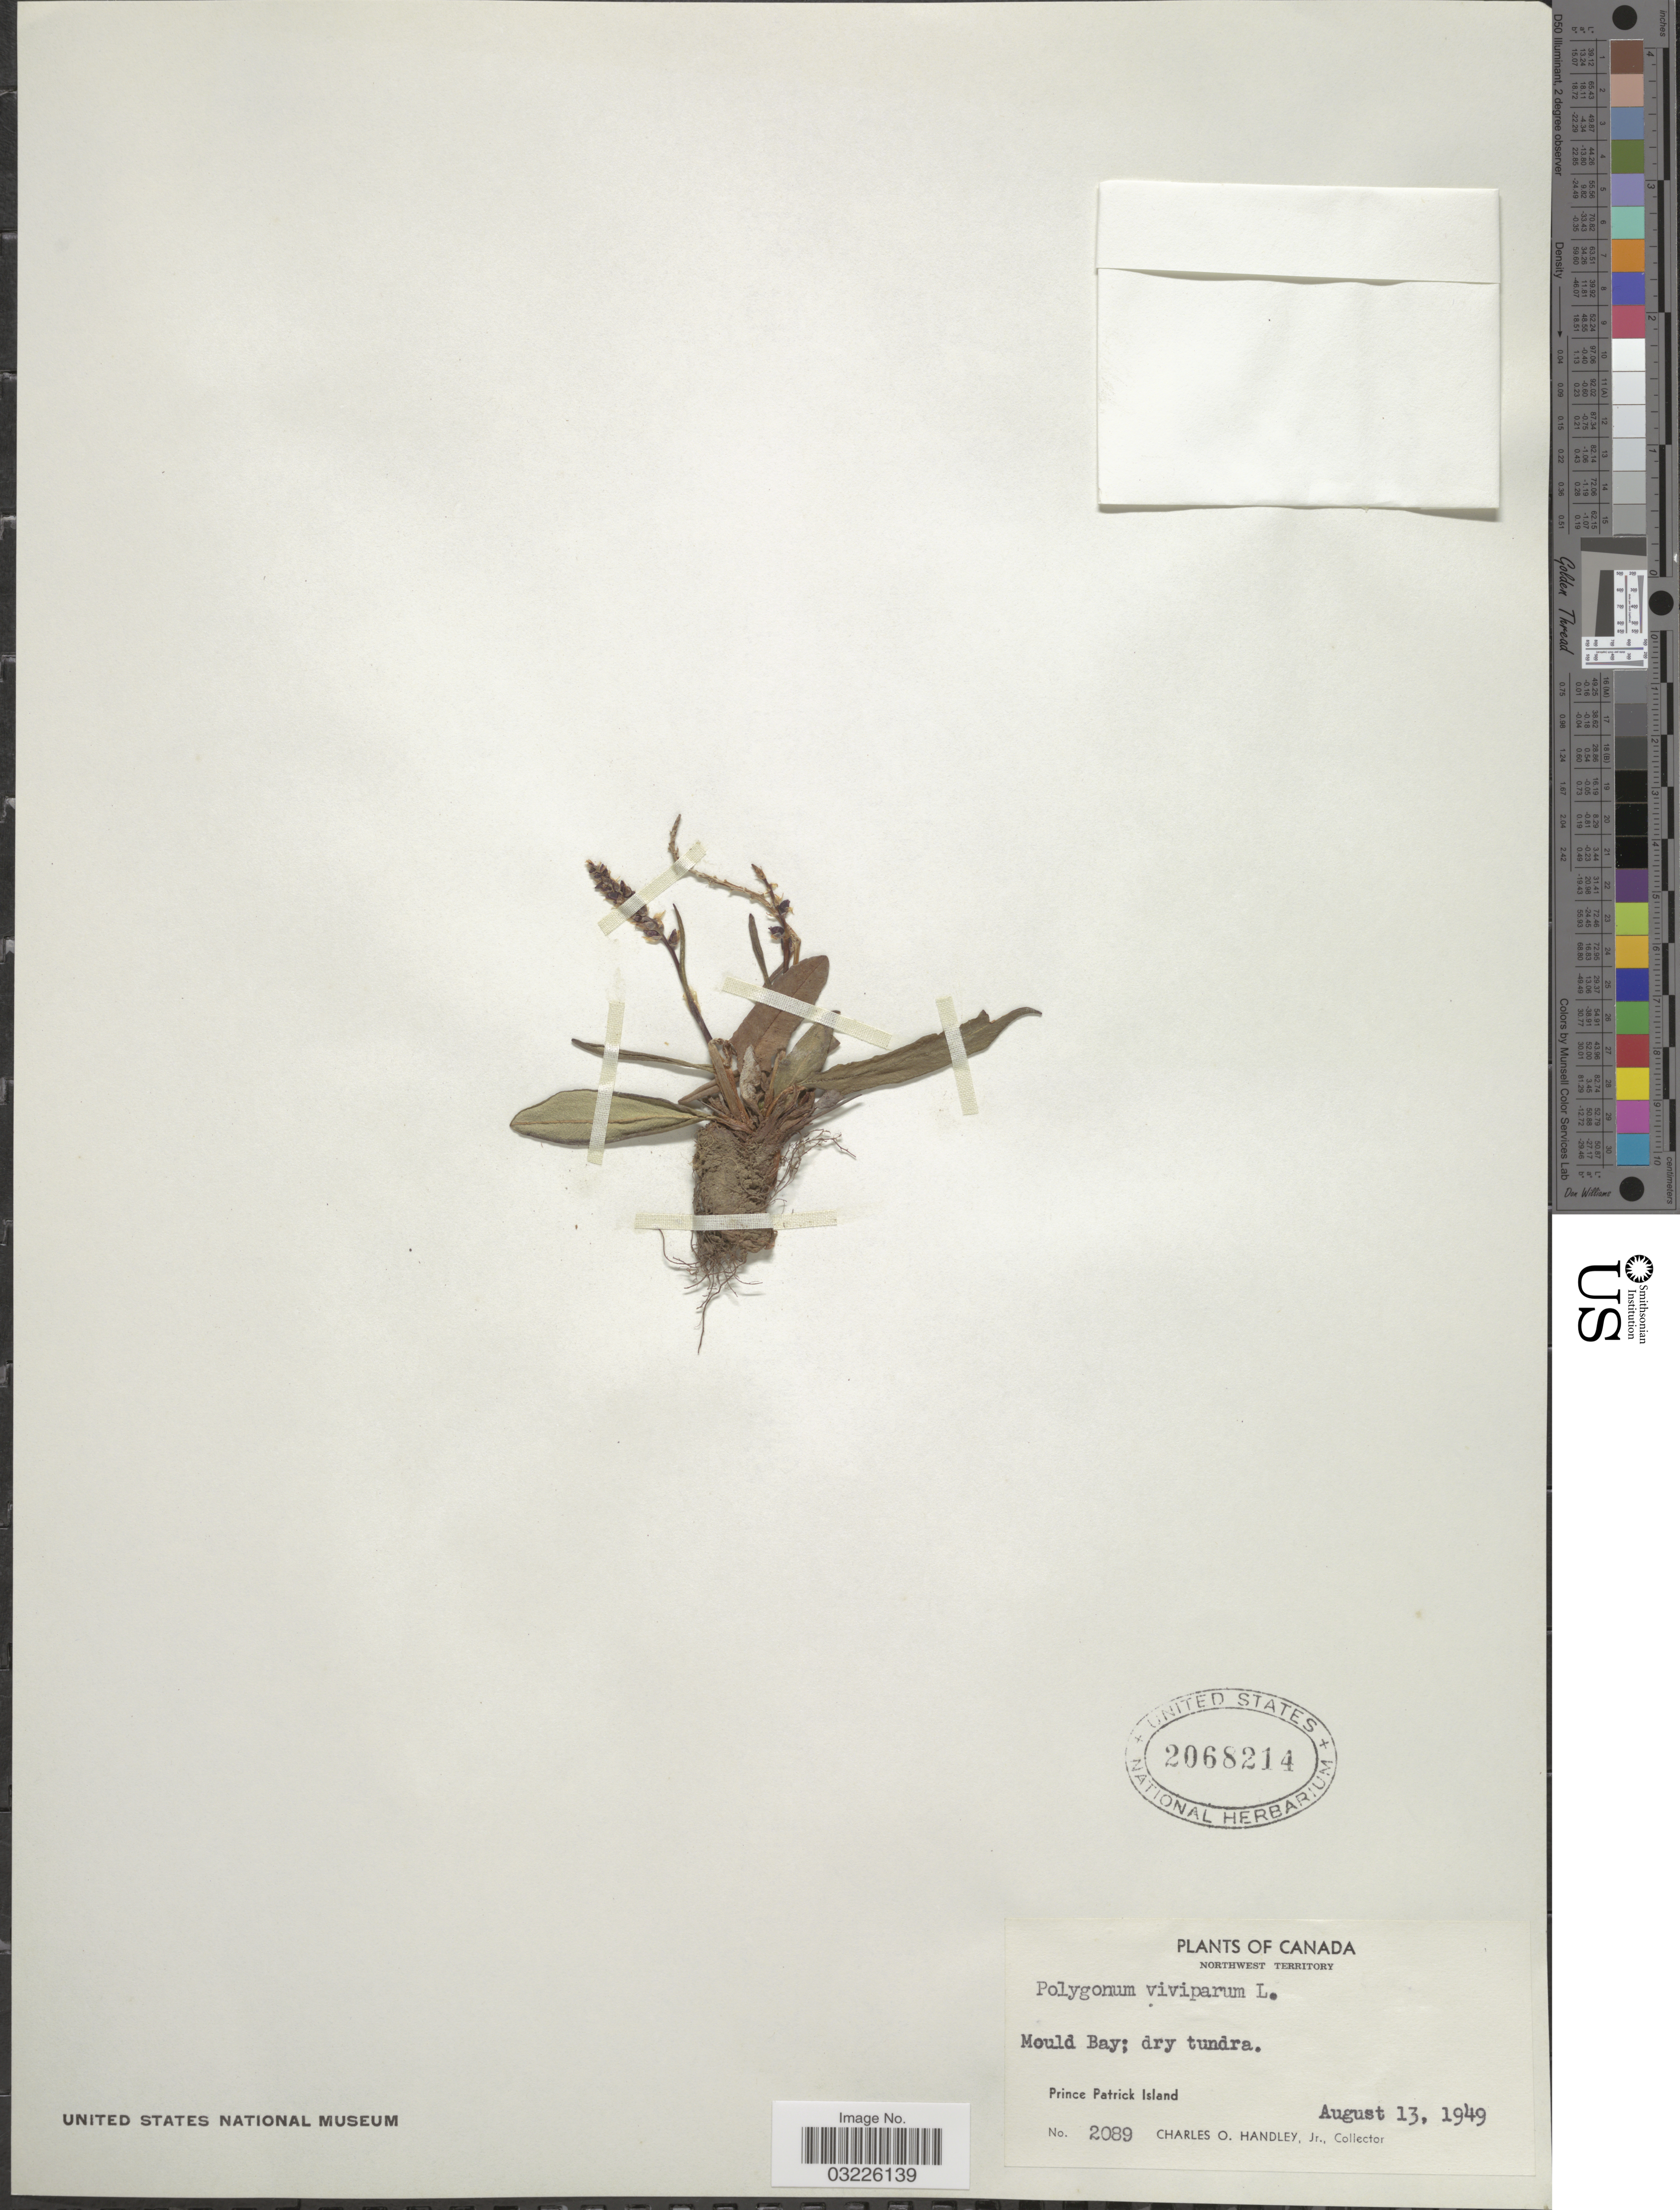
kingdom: Plantae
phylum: Tracheophyta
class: Magnoliopsida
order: Caryophyllales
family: Polygonaceae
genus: Bistorta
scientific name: Bistorta vivipara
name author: (L.) Delarbre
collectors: C. Handley Jr.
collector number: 2089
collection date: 1949-08-13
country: Canada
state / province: Northwest Territories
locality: Mould Bay. Prince Patrick Island.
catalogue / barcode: US 2068214